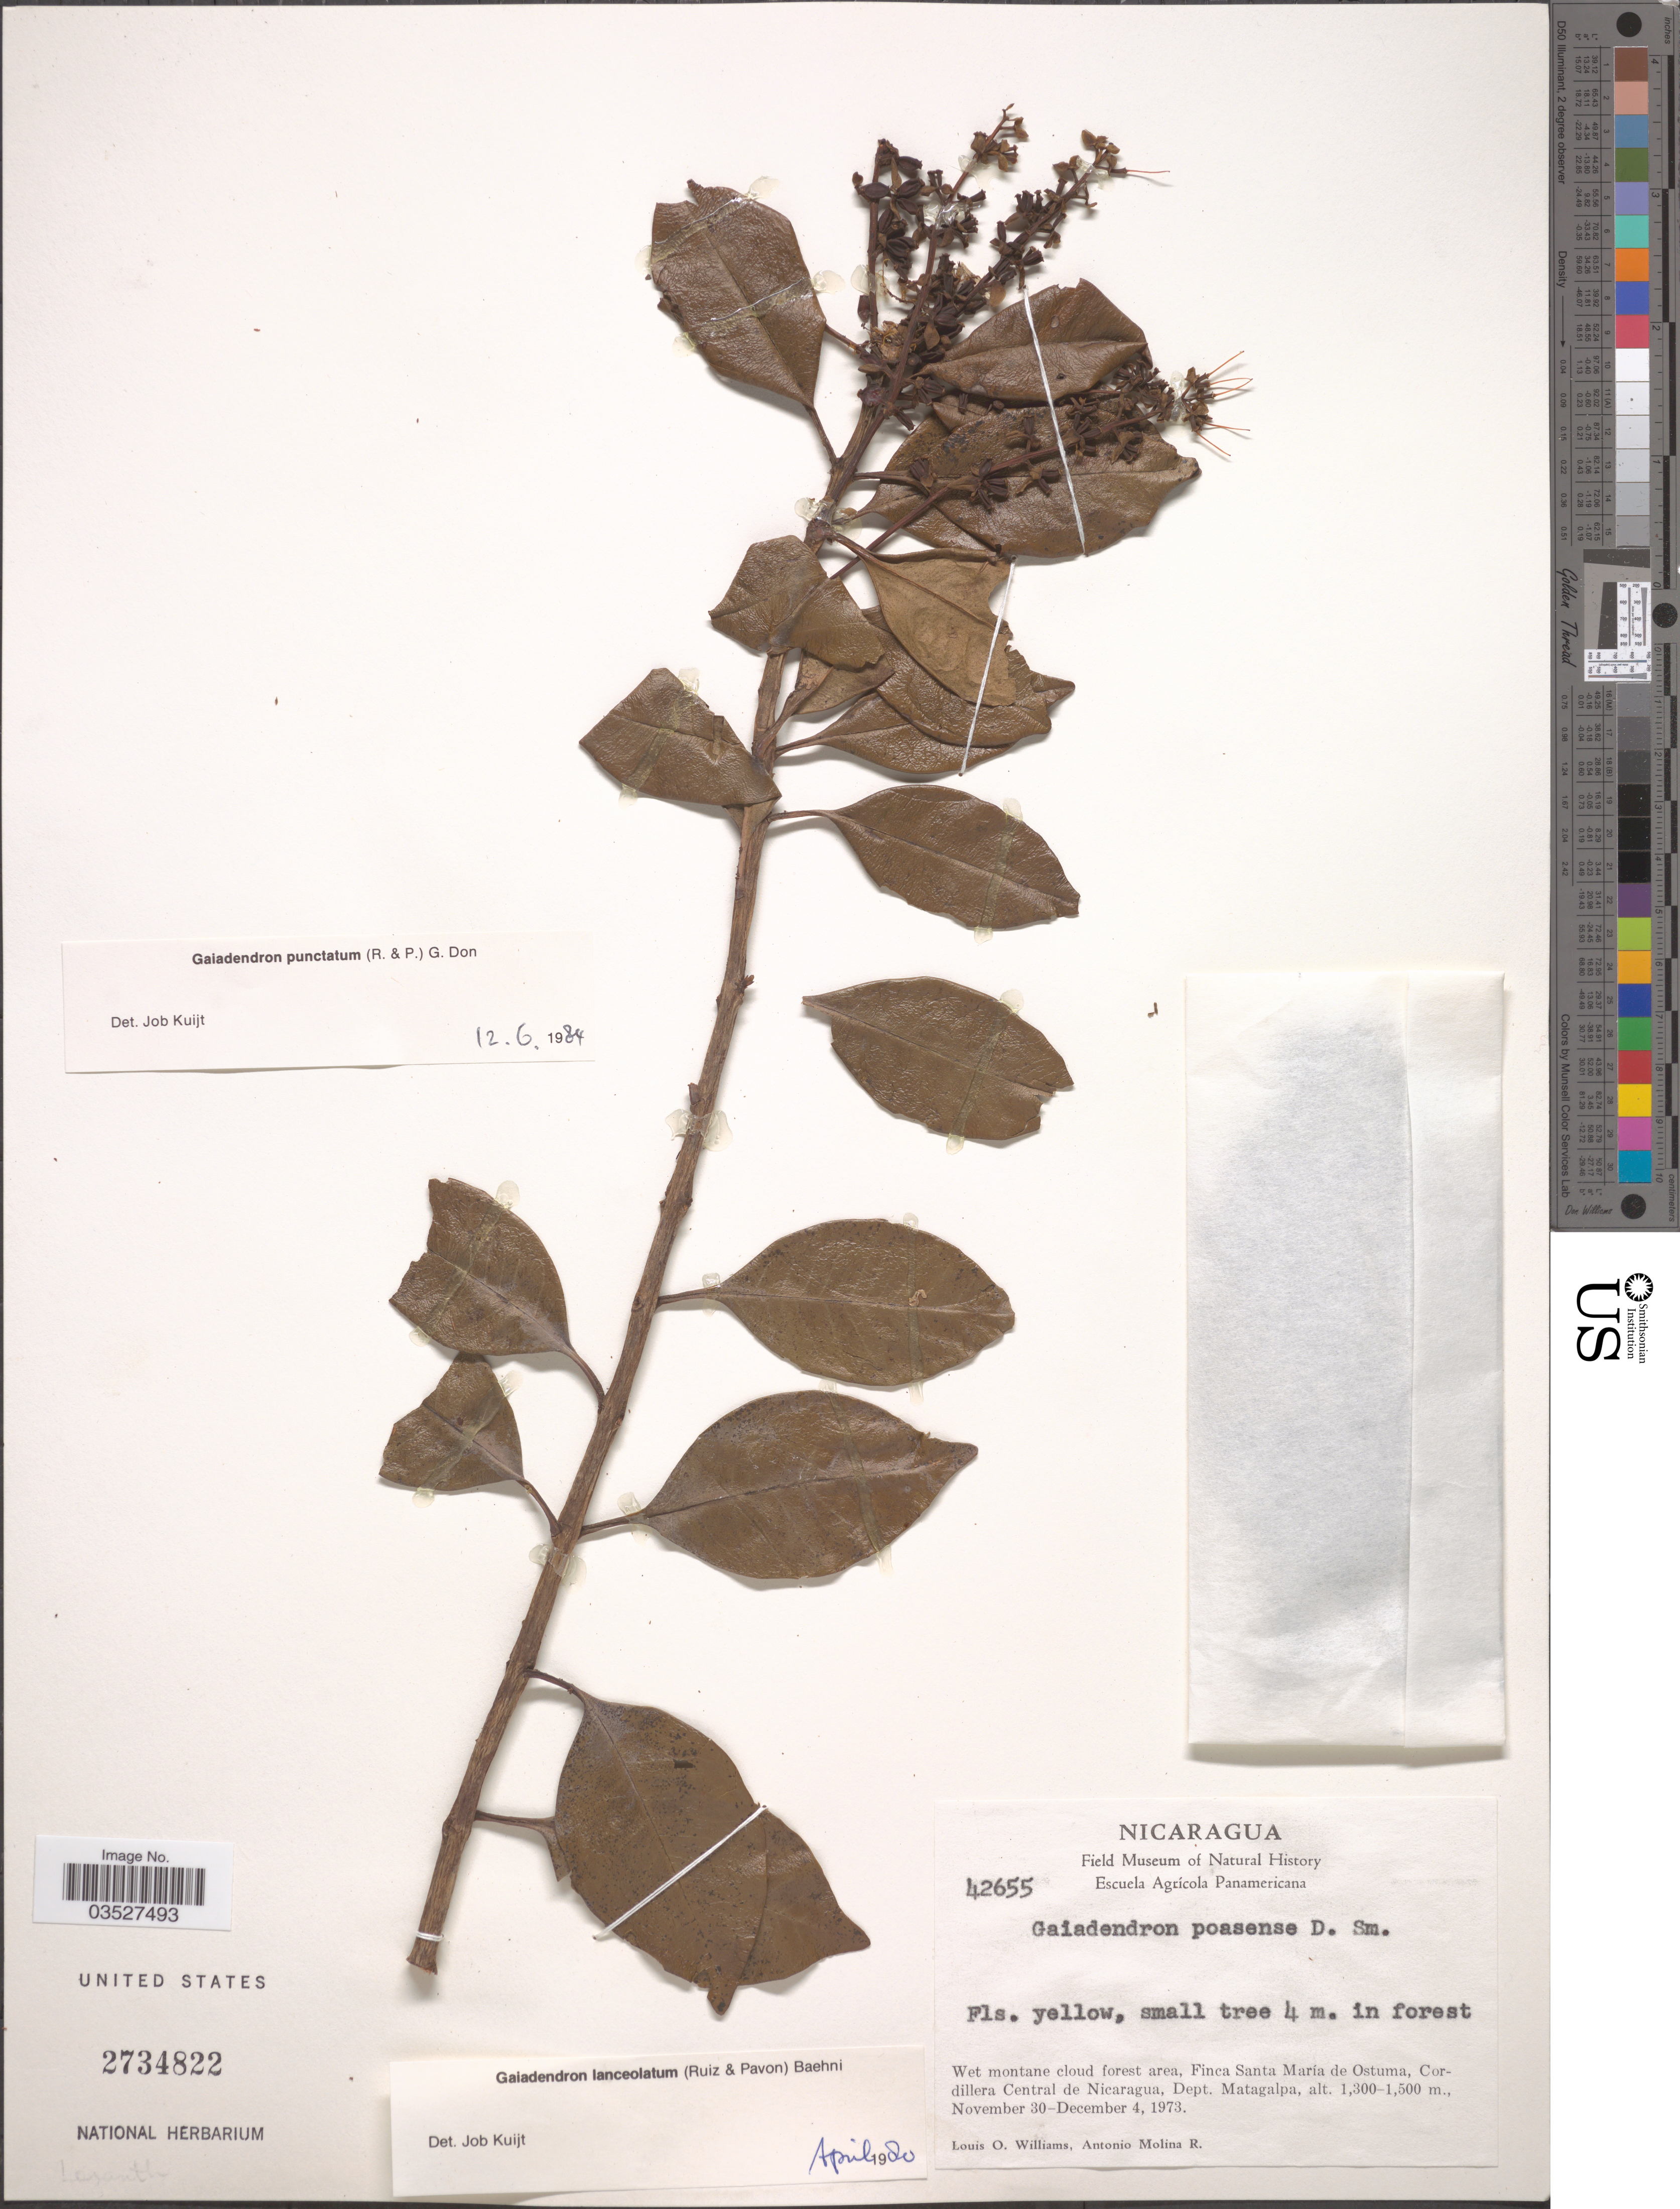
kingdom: Plantae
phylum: Tracheophyta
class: Magnoliopsida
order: Santalales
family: Loranthaceae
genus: Gaiadendron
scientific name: Gaiadendron punctatum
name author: (Ruiz & Pav.) G. Don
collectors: L. O. Williams & A. Molina R.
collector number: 42655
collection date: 1973-11-30/1973-12-04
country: Nicaragua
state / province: Matagalpa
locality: Wet montane cloud forest area, Finca Santa María de Ostuma, Cordillera Central de Nicaragua, Dept. Matagalpa.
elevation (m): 1300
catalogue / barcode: US 2734822